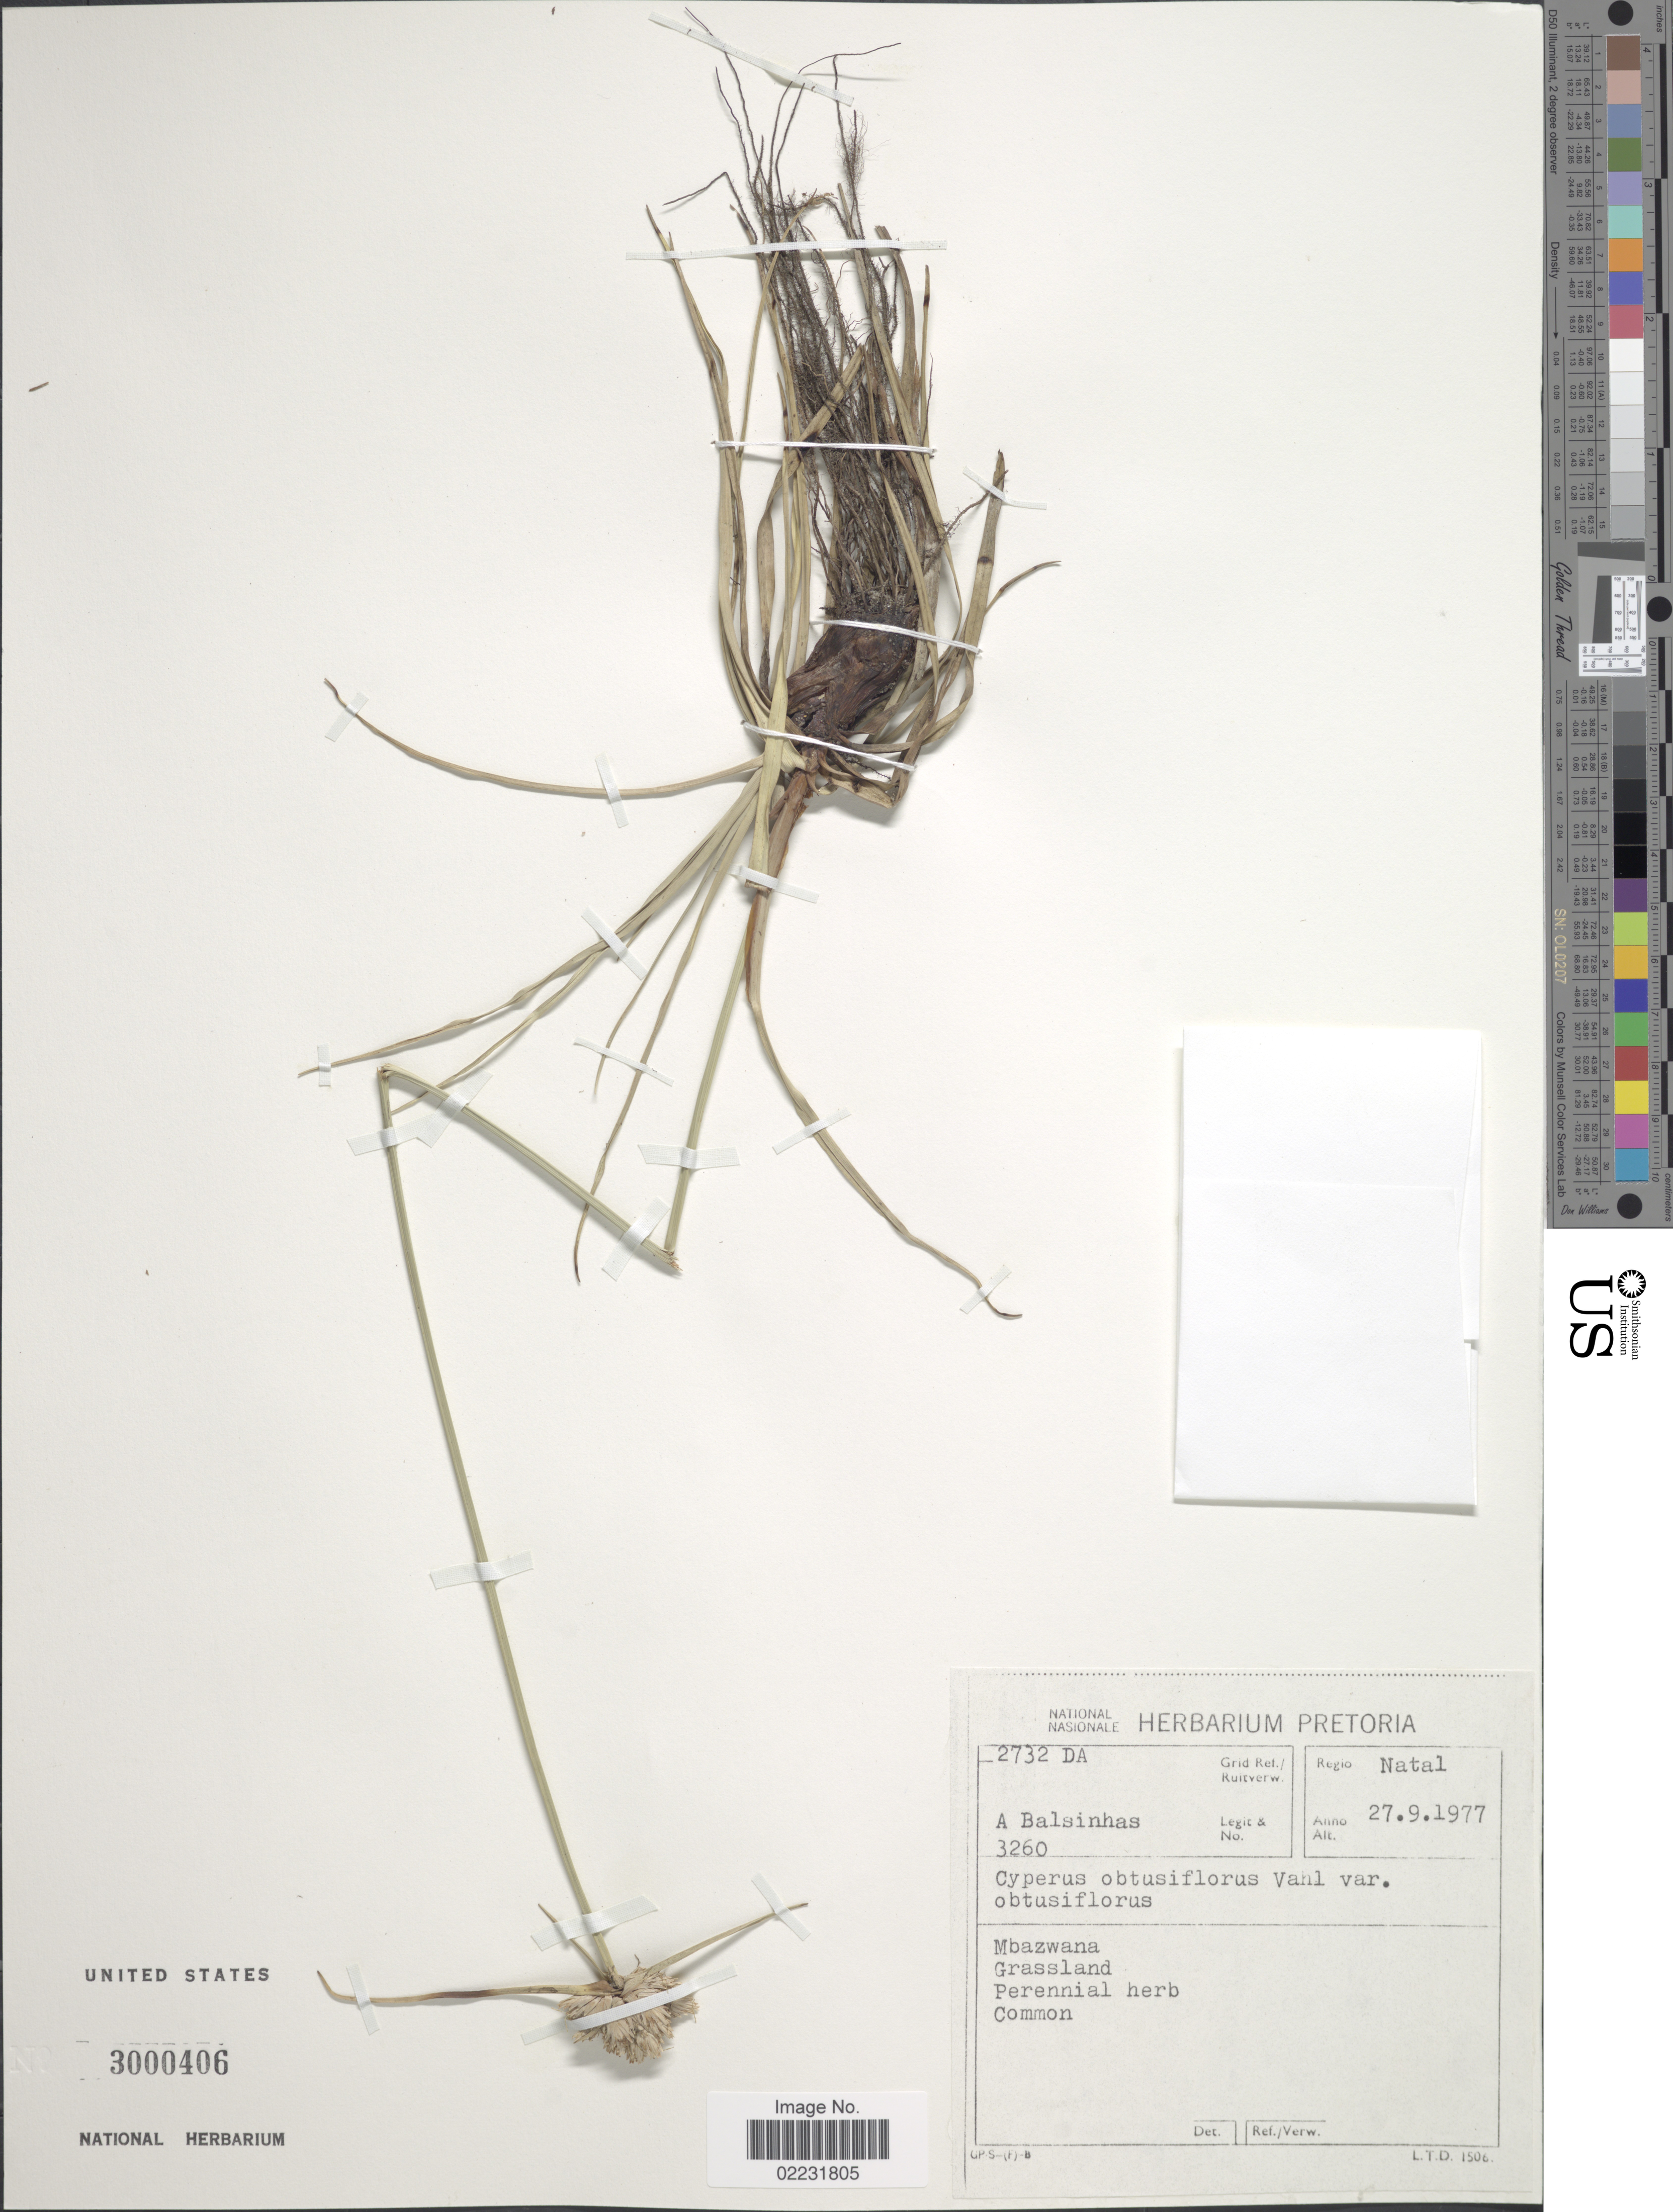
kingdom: Plantae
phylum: Tracheophyta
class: Liliopsida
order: Poales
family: Cyperaceae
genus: Cyperus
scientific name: Cyperus obtusiflorus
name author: Vahl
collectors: A. A. Balsinhas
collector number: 3260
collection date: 1977-09-27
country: South Africa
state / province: KwaZulu-Natal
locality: Regio Natal, Grid. Ref/ Ruitverw 2732 DA, Mbazwana, Grassland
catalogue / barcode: US 3000406